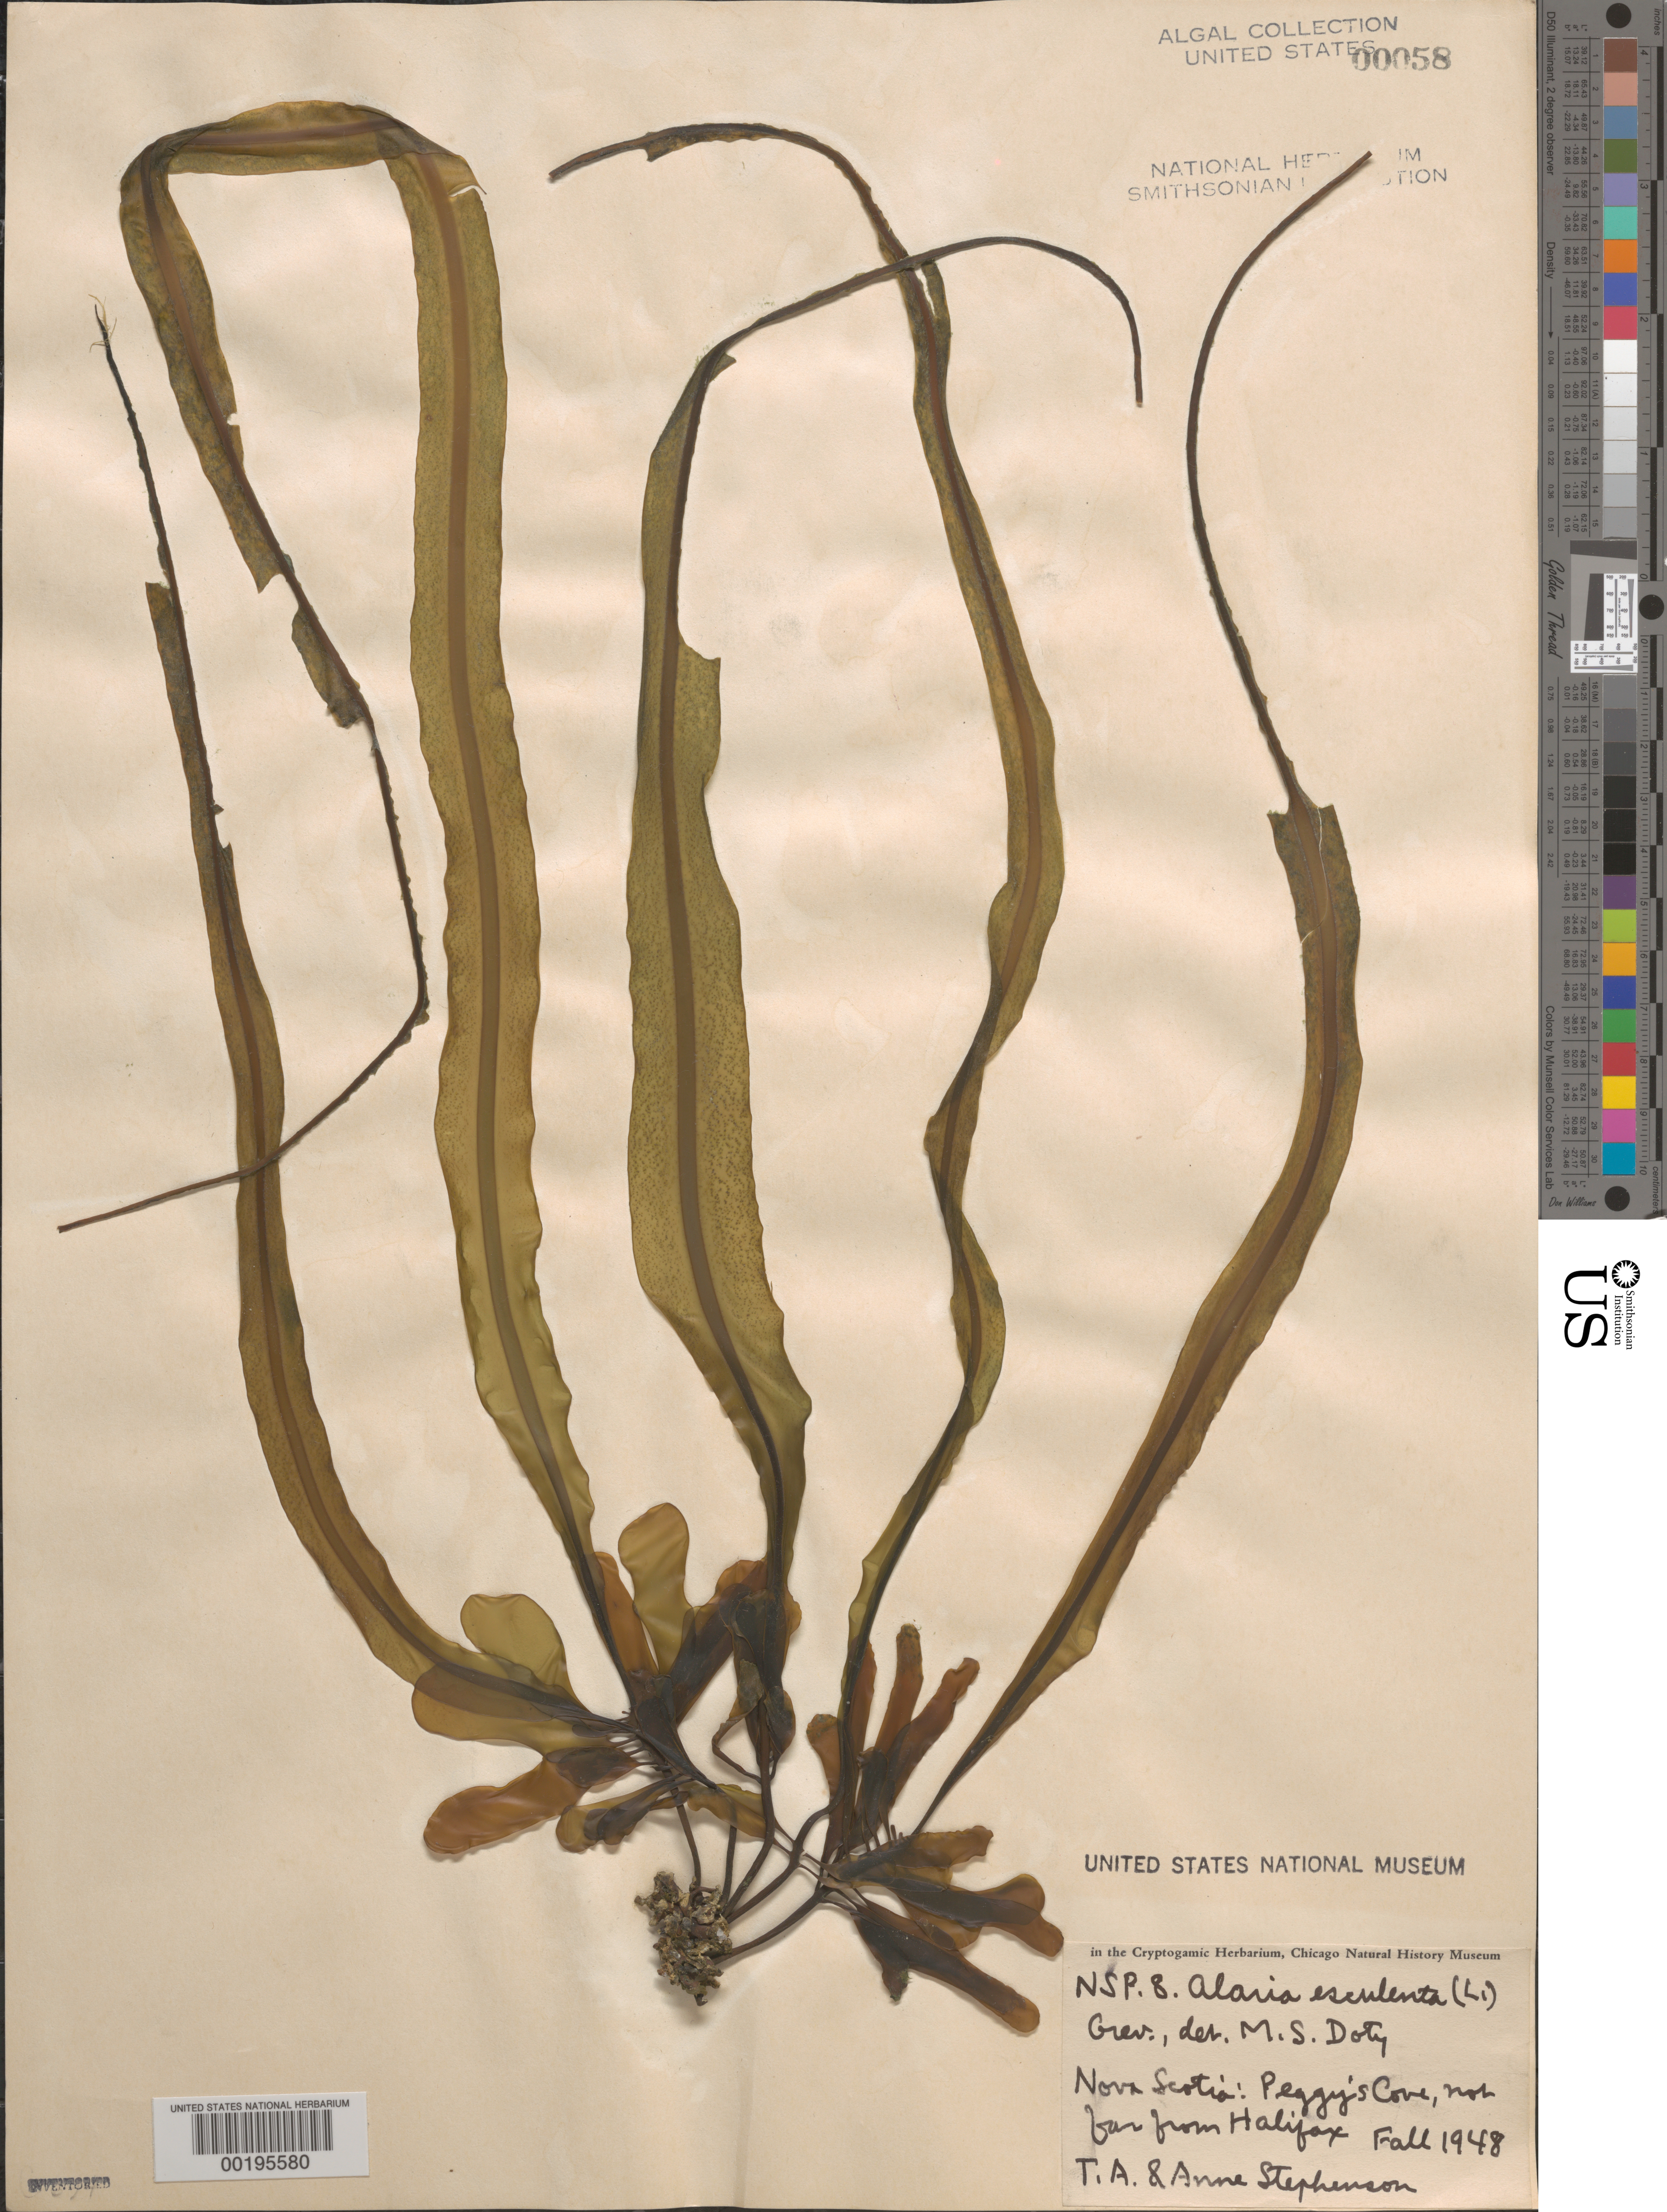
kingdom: Chromista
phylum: Ochrophyta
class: Phaeophyceae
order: Laminariales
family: Alariaceae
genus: Alaria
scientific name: Alaria esculenta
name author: (L.) Greville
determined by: Doty, M. S.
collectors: T. Stephenson & A. Stephenson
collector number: NSP 8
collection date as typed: Aug 1948 and -- Sep 1948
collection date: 1948-08,1948-09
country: Canada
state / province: Nova Scotia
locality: Peggy's Cove, near Halifax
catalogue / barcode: US 58